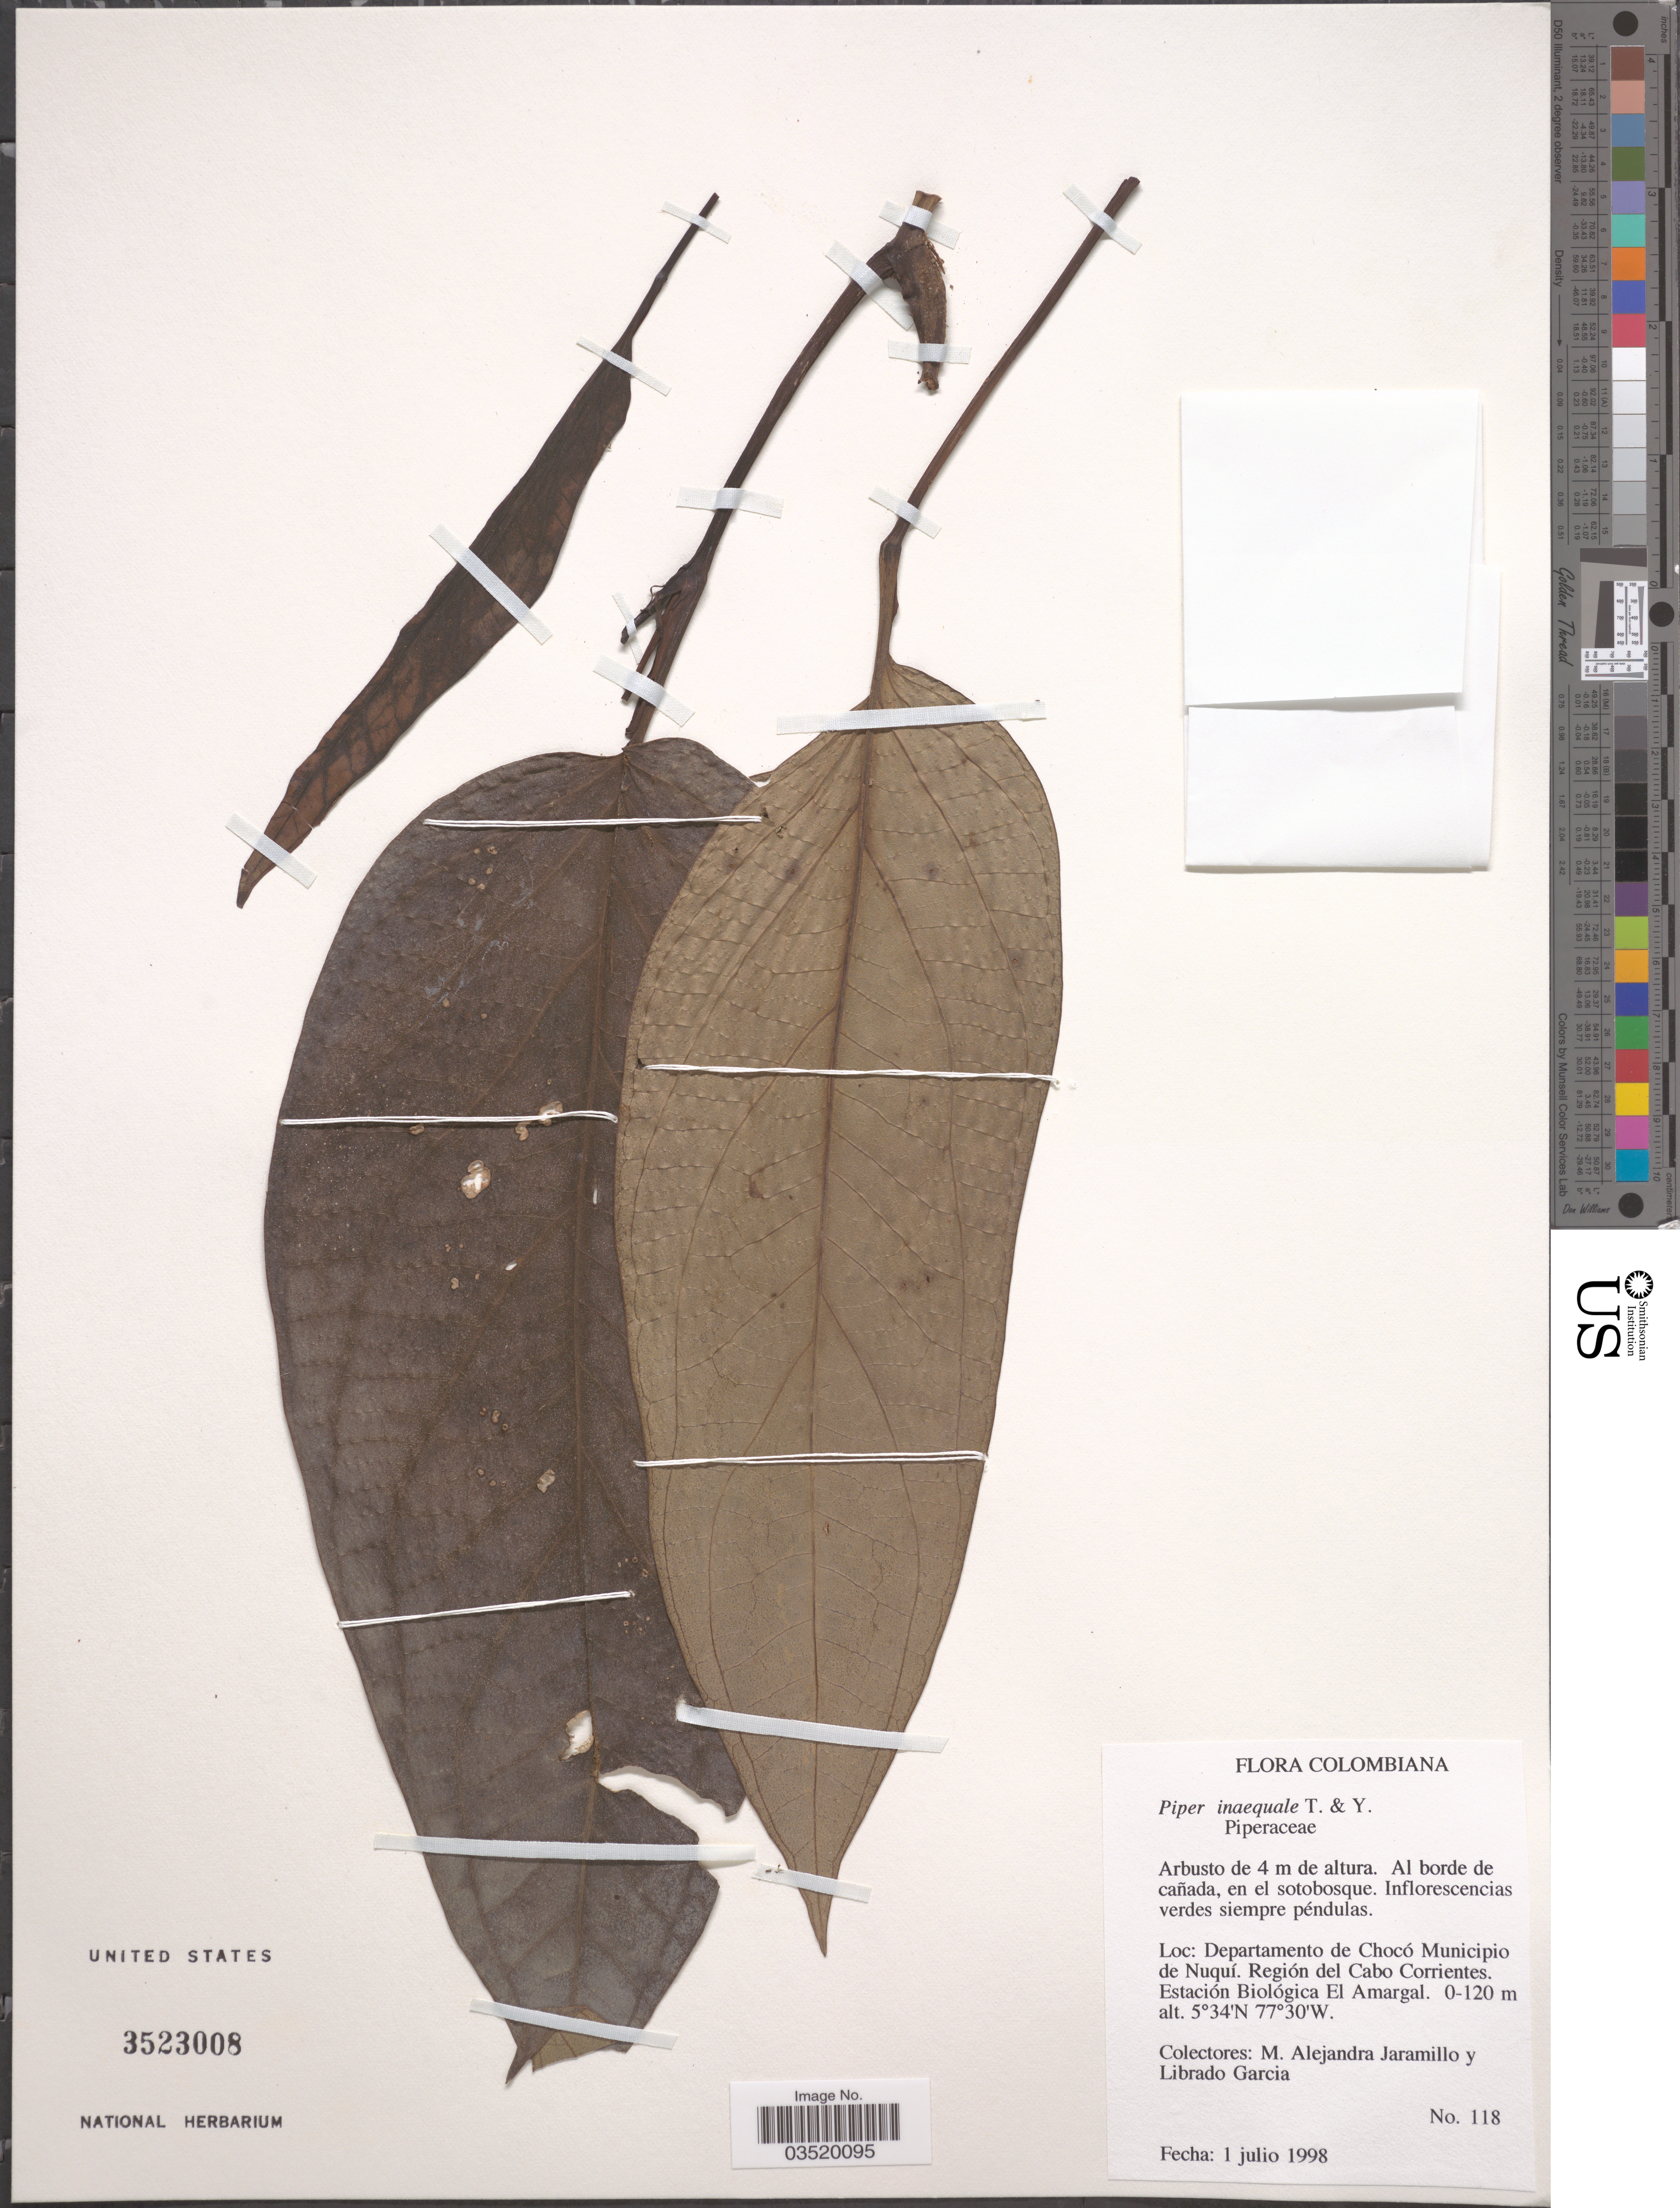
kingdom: Plantae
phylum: Tracheophyta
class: Magnoliopsida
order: Piperales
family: Piperaceae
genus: Piper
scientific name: Piper inaequale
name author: C. DC.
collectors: M. A. Jaramillo & L. Garcia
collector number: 118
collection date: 1998-07-01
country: Colombia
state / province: Chocó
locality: Departamento de Chocó Municipio de Nuquí. Región del Cabo Corrientes. Estación Biológica El Amargal.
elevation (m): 0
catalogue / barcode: US 3523008